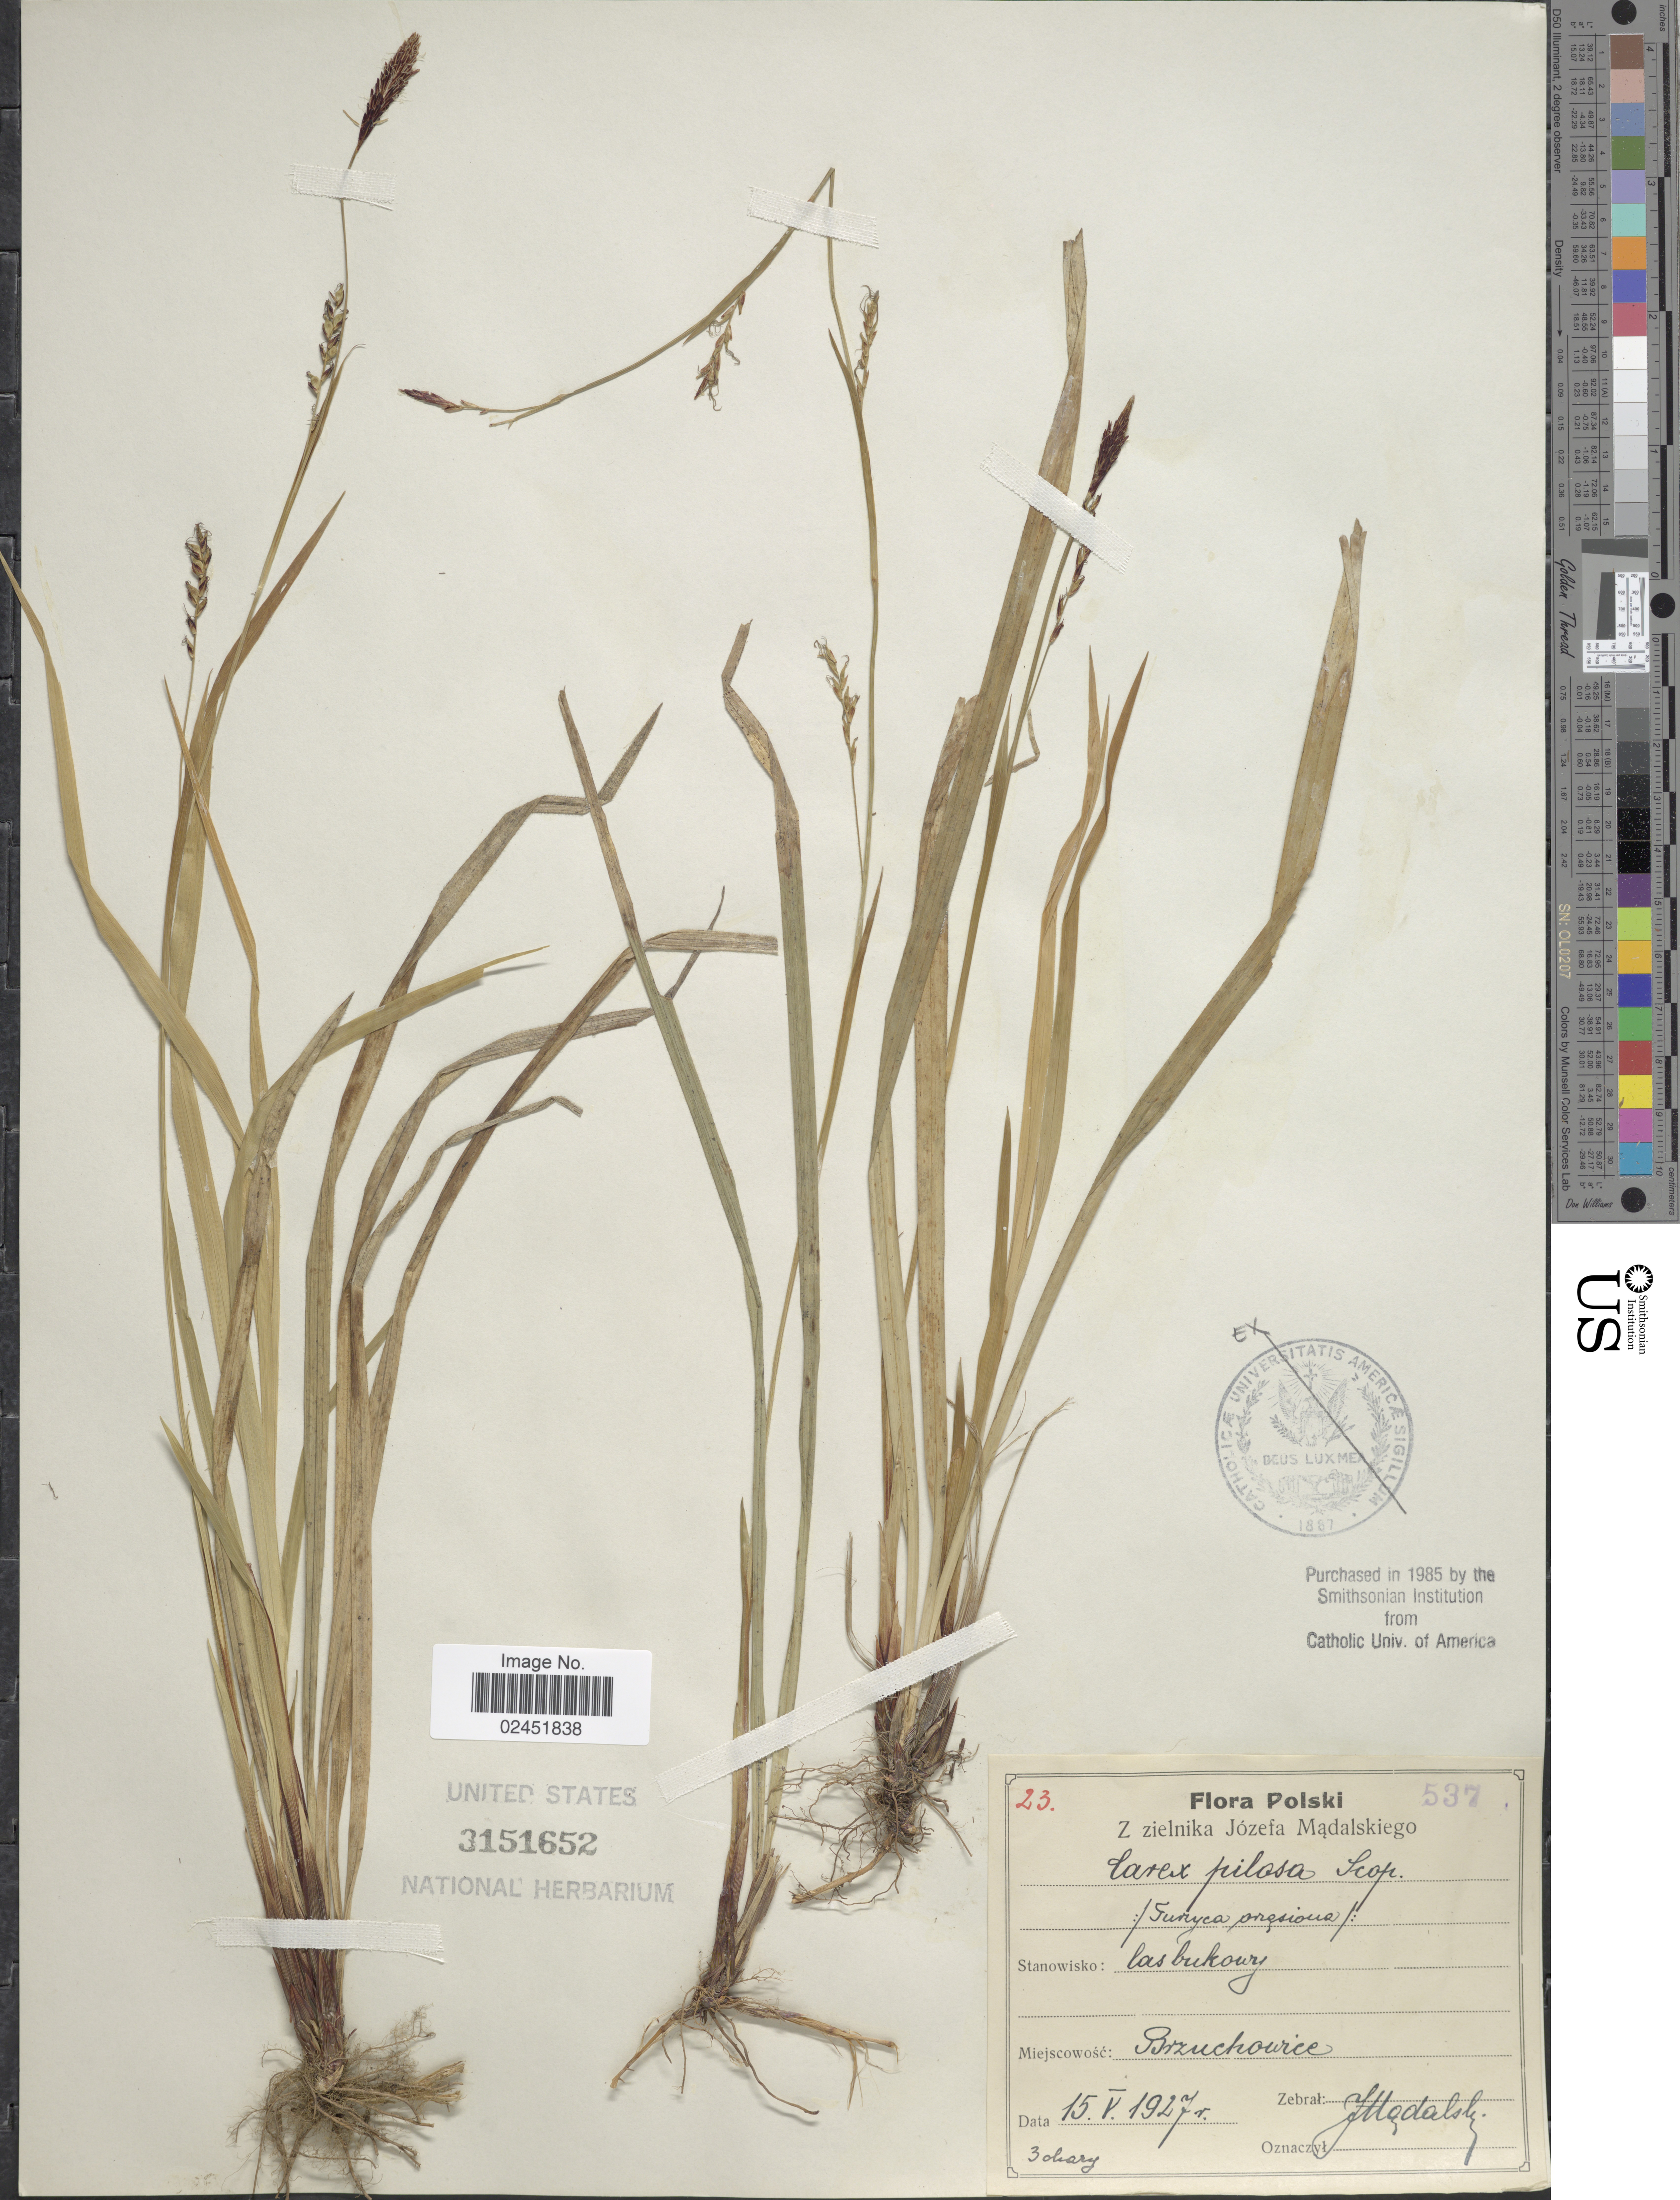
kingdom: Plantae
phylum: Tracheophyta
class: Liliopsida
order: Poales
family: Cyperaceae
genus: Carex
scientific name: Carex pilosa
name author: Scop.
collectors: J. Madalskiego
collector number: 23/537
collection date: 1927-05-15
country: Poland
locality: Polski. Lasbukourj. Brzuchourie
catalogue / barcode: US 3151652